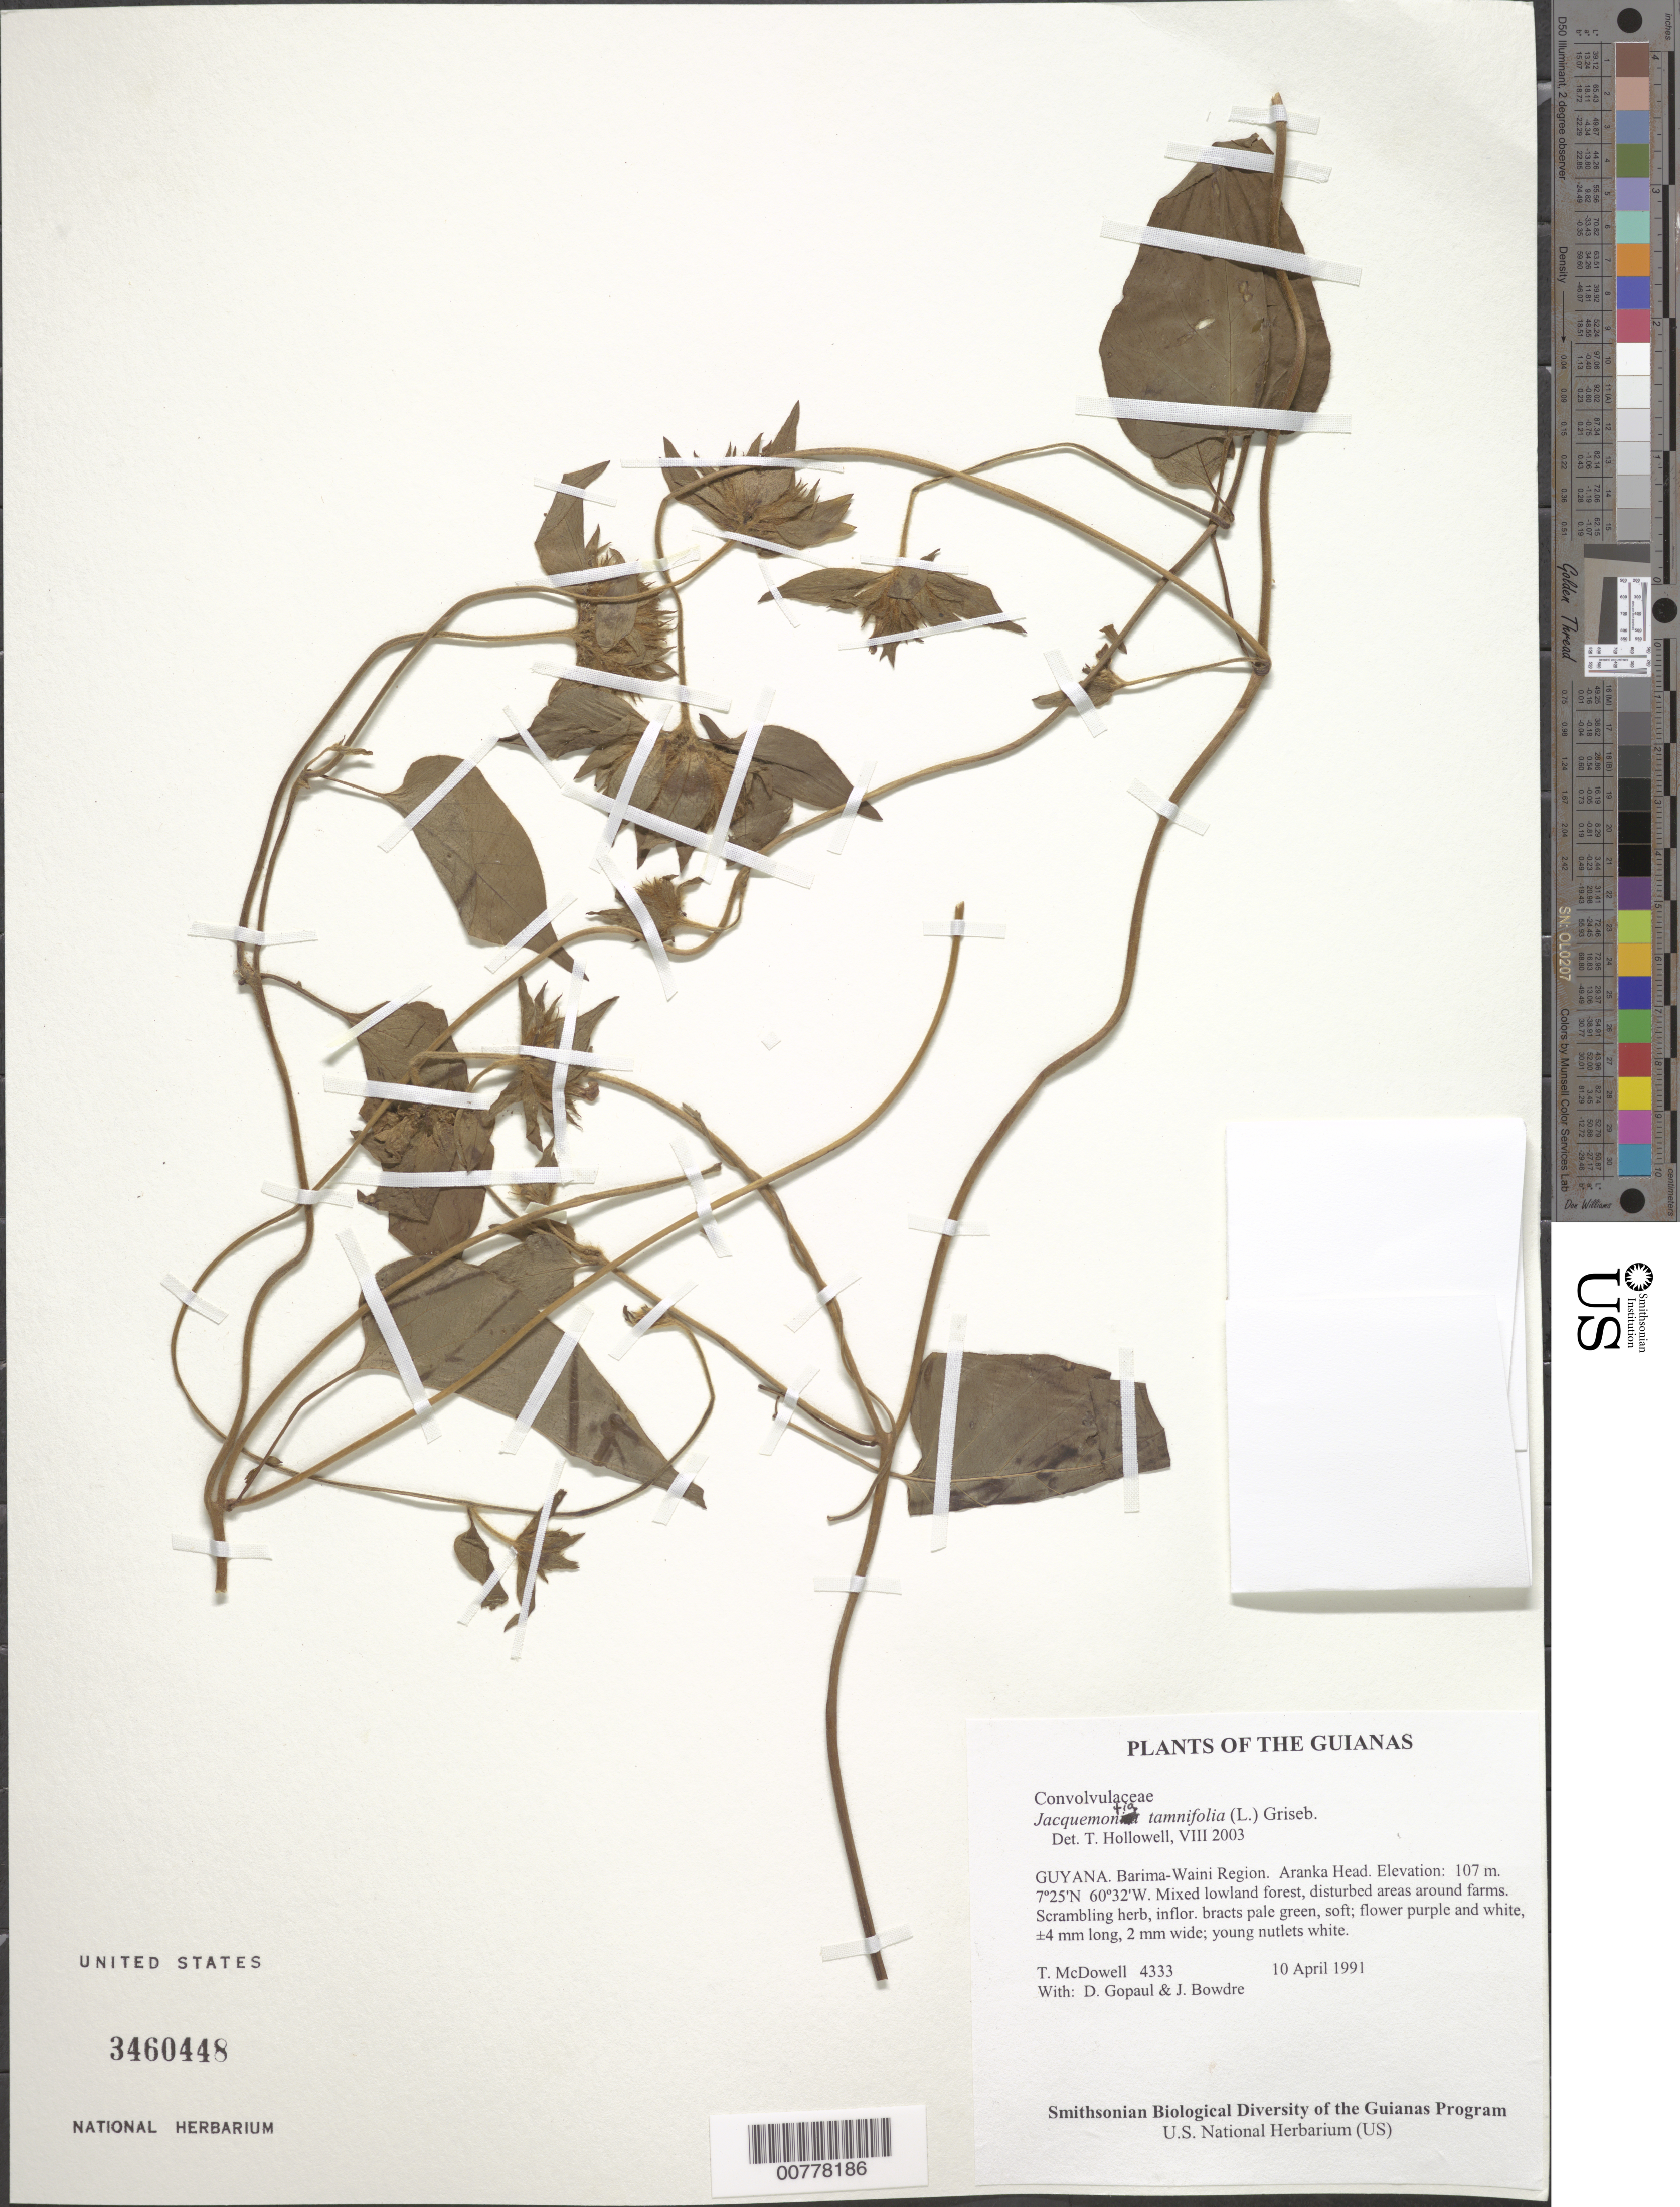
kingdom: Plantae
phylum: Tracheophyta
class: Magnoliopsida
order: Solanales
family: Convolvulaceae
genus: Jacquemontia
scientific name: Jacquemontia tamnifolia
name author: (L.) Griseb.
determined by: Hollowell, T. H., (BOT), Smithsonian Institution - National Museum of Natural History (UNITED STATES)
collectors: T. McDowell, D. Gopaul & J. Bowdre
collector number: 4333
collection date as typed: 10 April 1991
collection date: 1991-04-10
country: Guyana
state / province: Barima-Waini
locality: Aranka Head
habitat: Mixed lowland forest, disturbed areas around farms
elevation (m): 107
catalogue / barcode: US 3460448